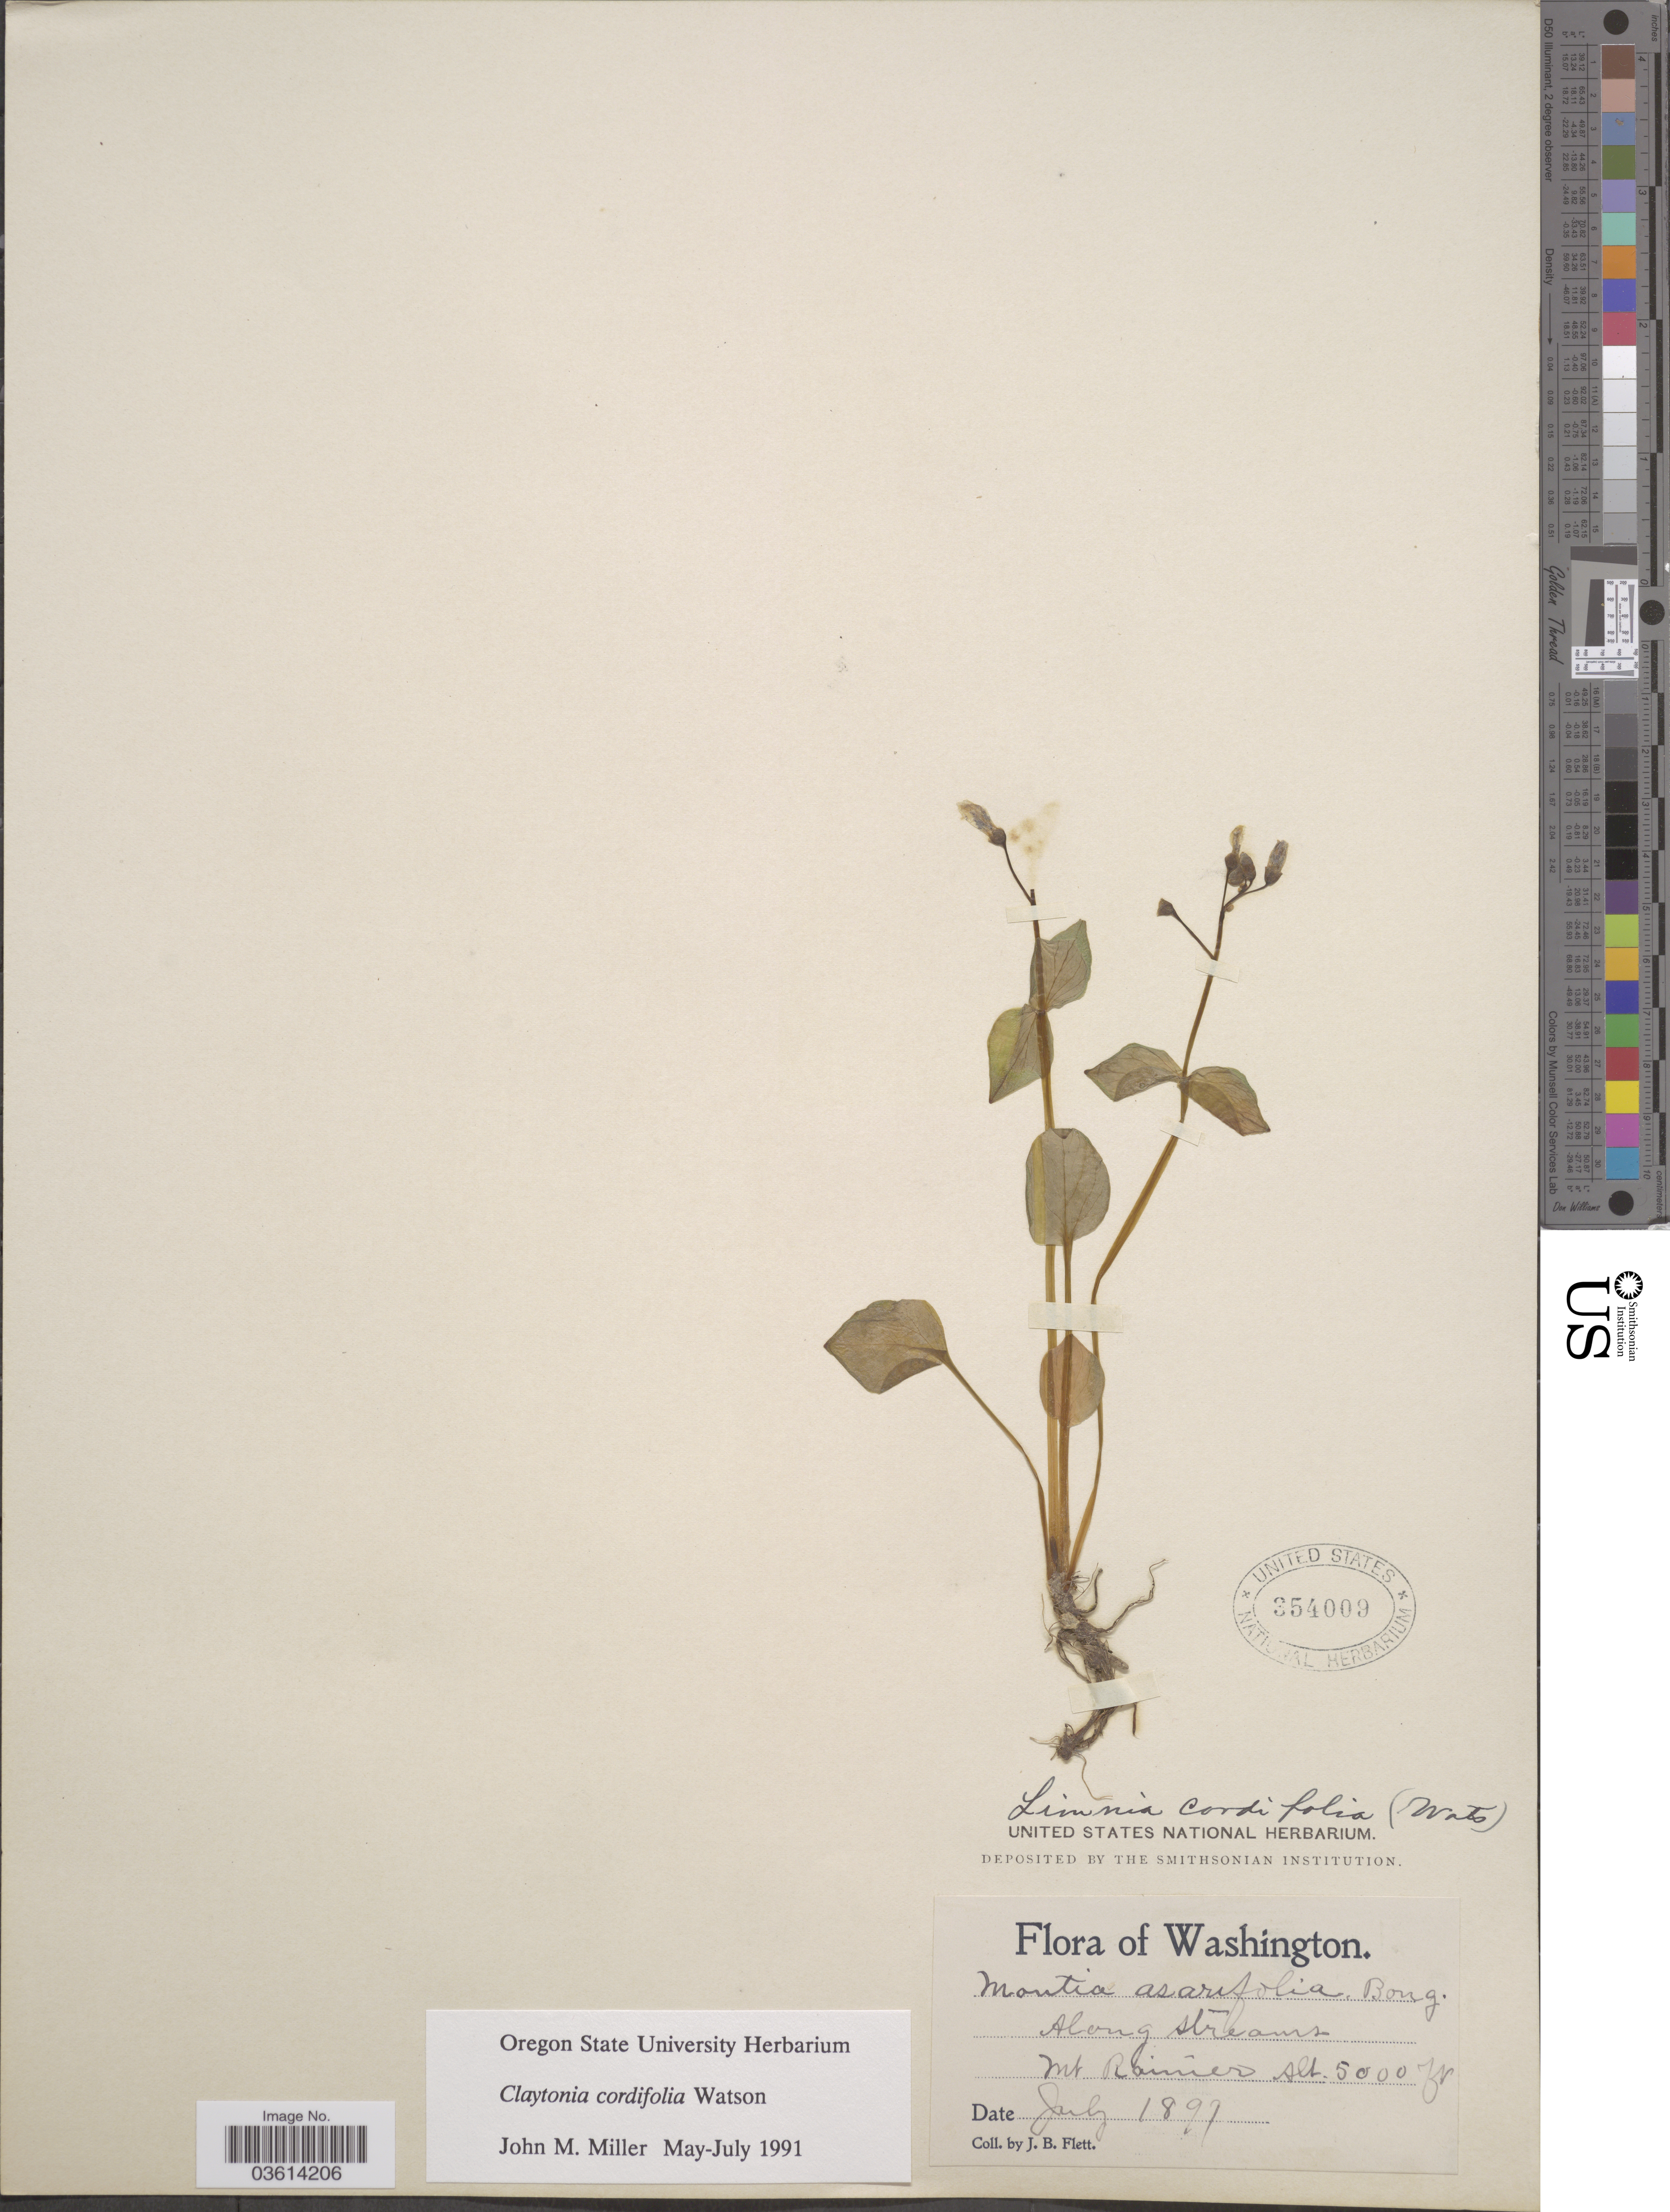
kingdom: Plantae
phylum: Tracheophyta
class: Magnoliopsida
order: Caryophyllales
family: Montiaceae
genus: Claytonia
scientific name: Claytonia cordifolia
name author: S. Watson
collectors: J. Flett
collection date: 1897-07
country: United States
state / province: Washington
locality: Mt. Rainier.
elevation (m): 1524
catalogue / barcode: US 354009